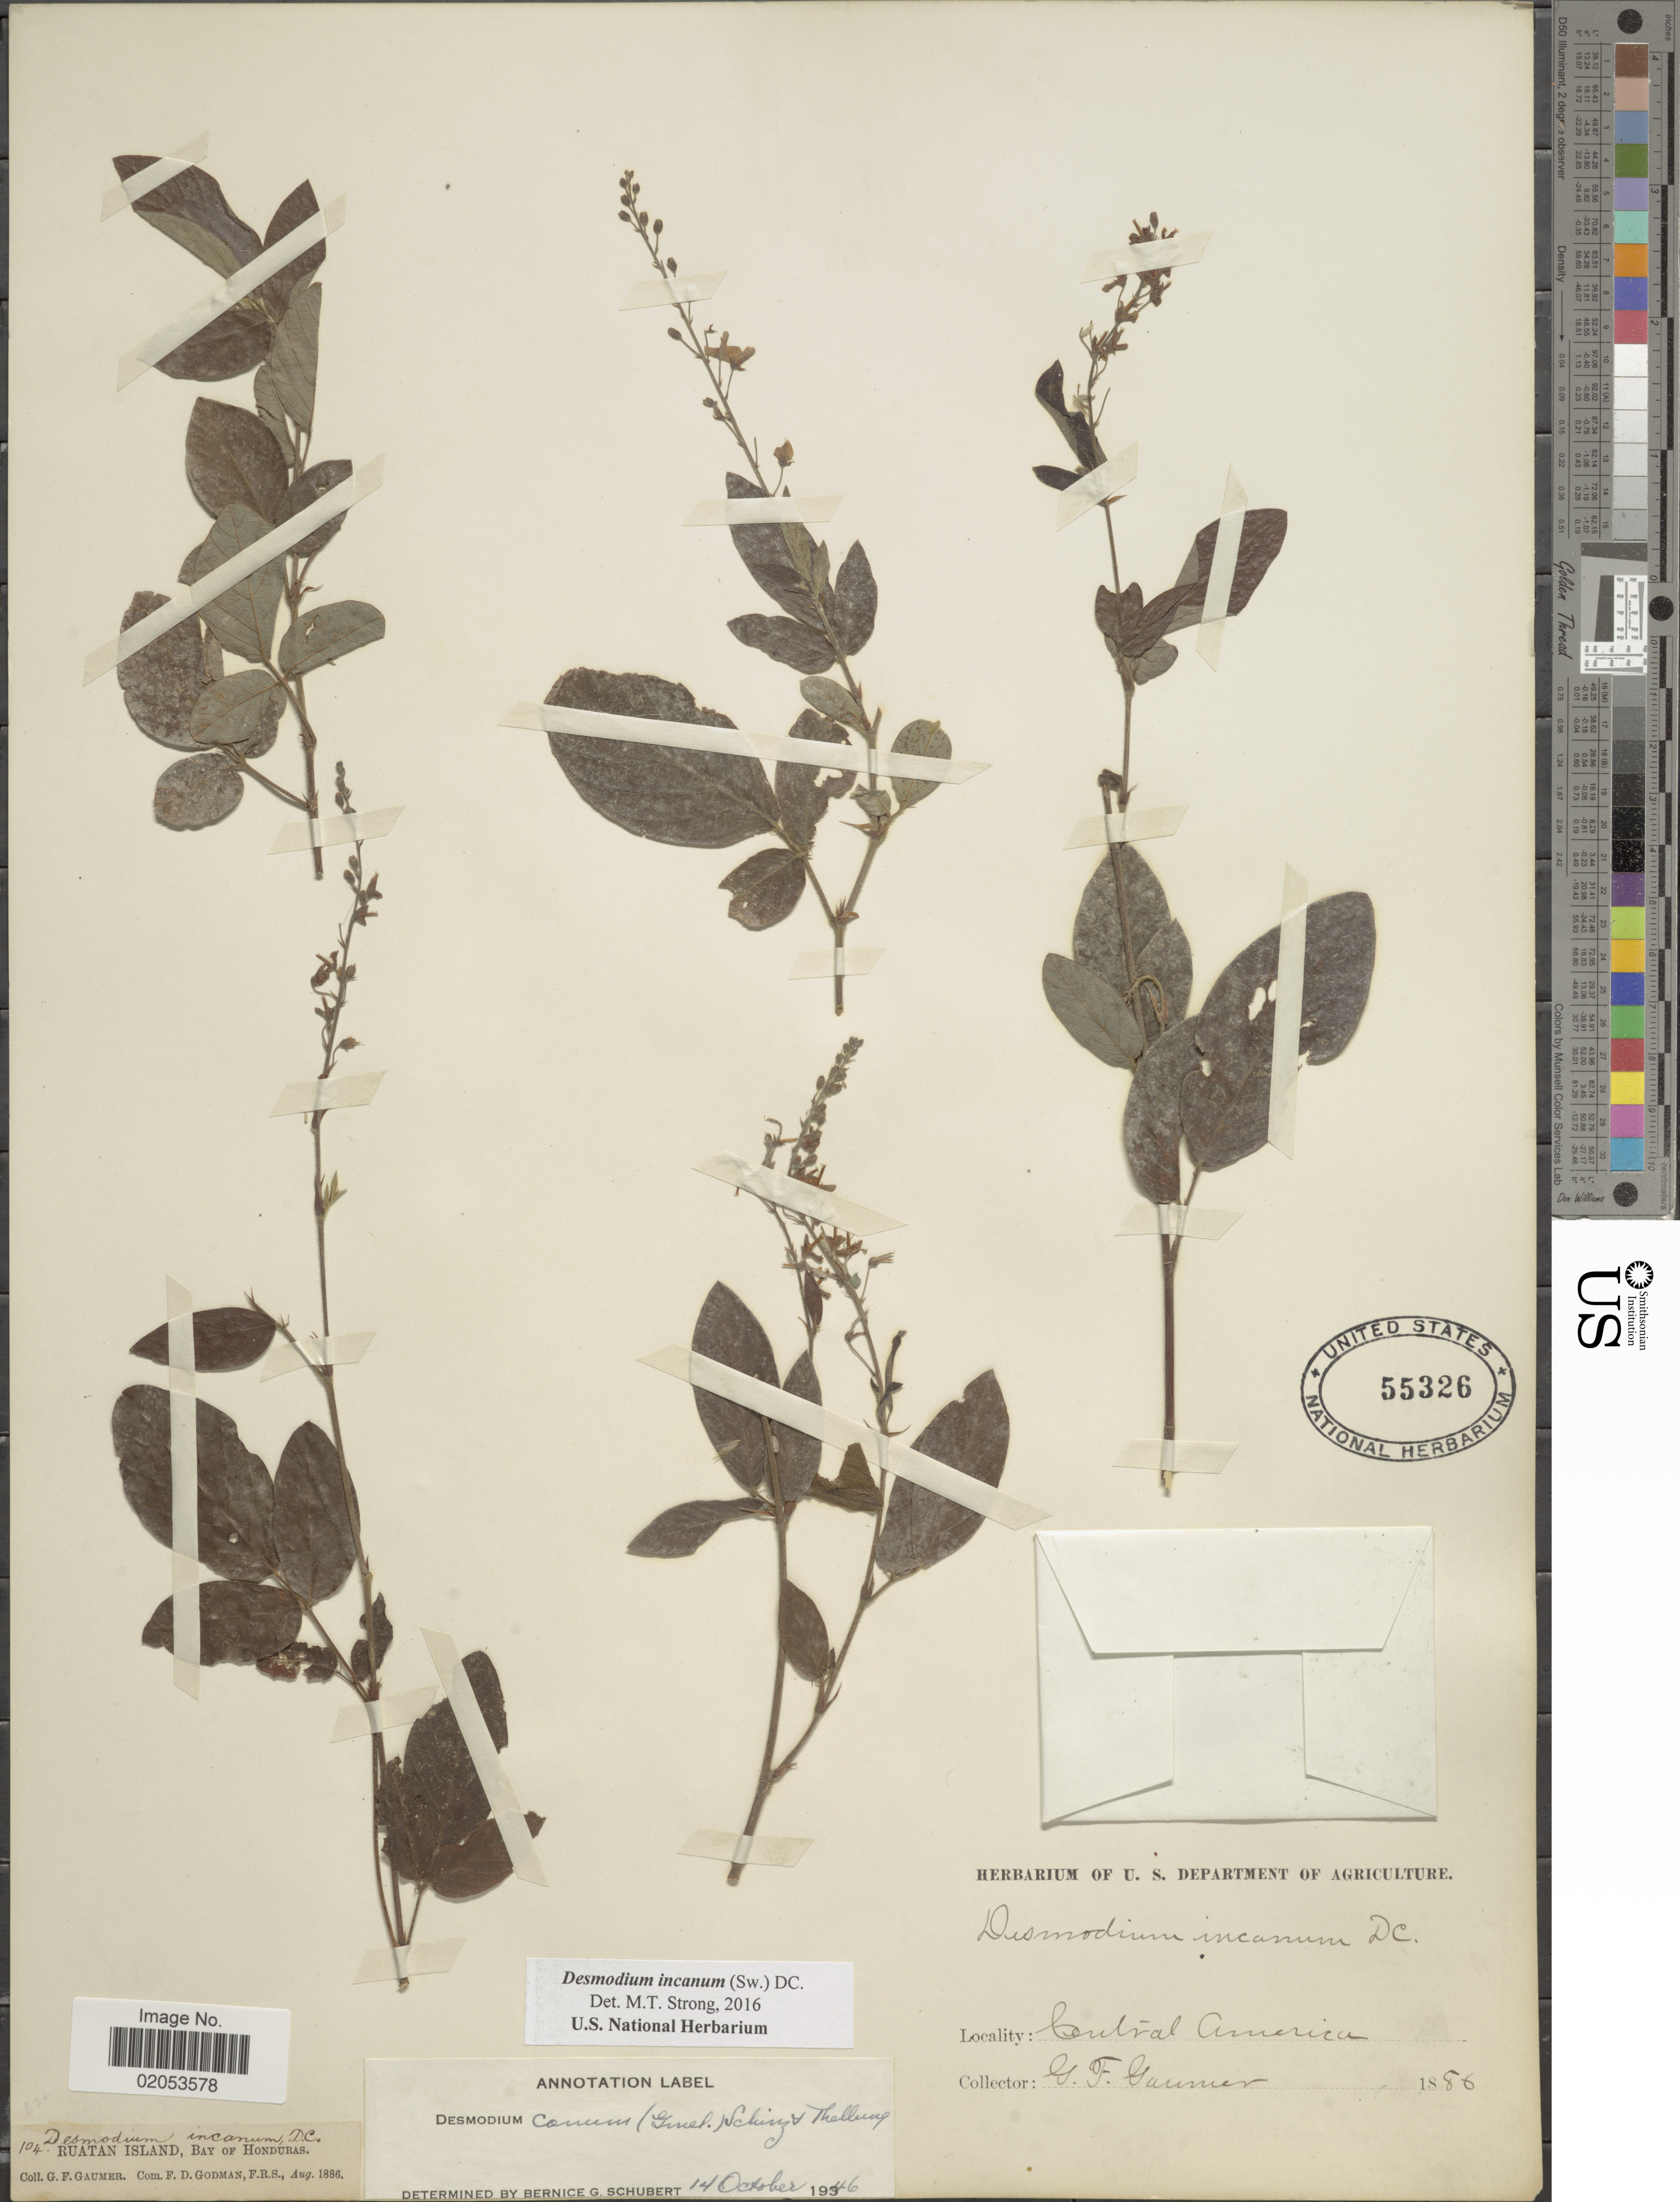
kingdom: Plantae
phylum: Tracheophyta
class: Magnoliopsida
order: Fabales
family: Fabaceae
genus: Desmodium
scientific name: Desmodium incanum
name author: (Sw.) DC.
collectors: G. F. Gaumer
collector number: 104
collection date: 1886-08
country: Belize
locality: Roatan Island, Bay of Honduras, Central America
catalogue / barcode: US 55326